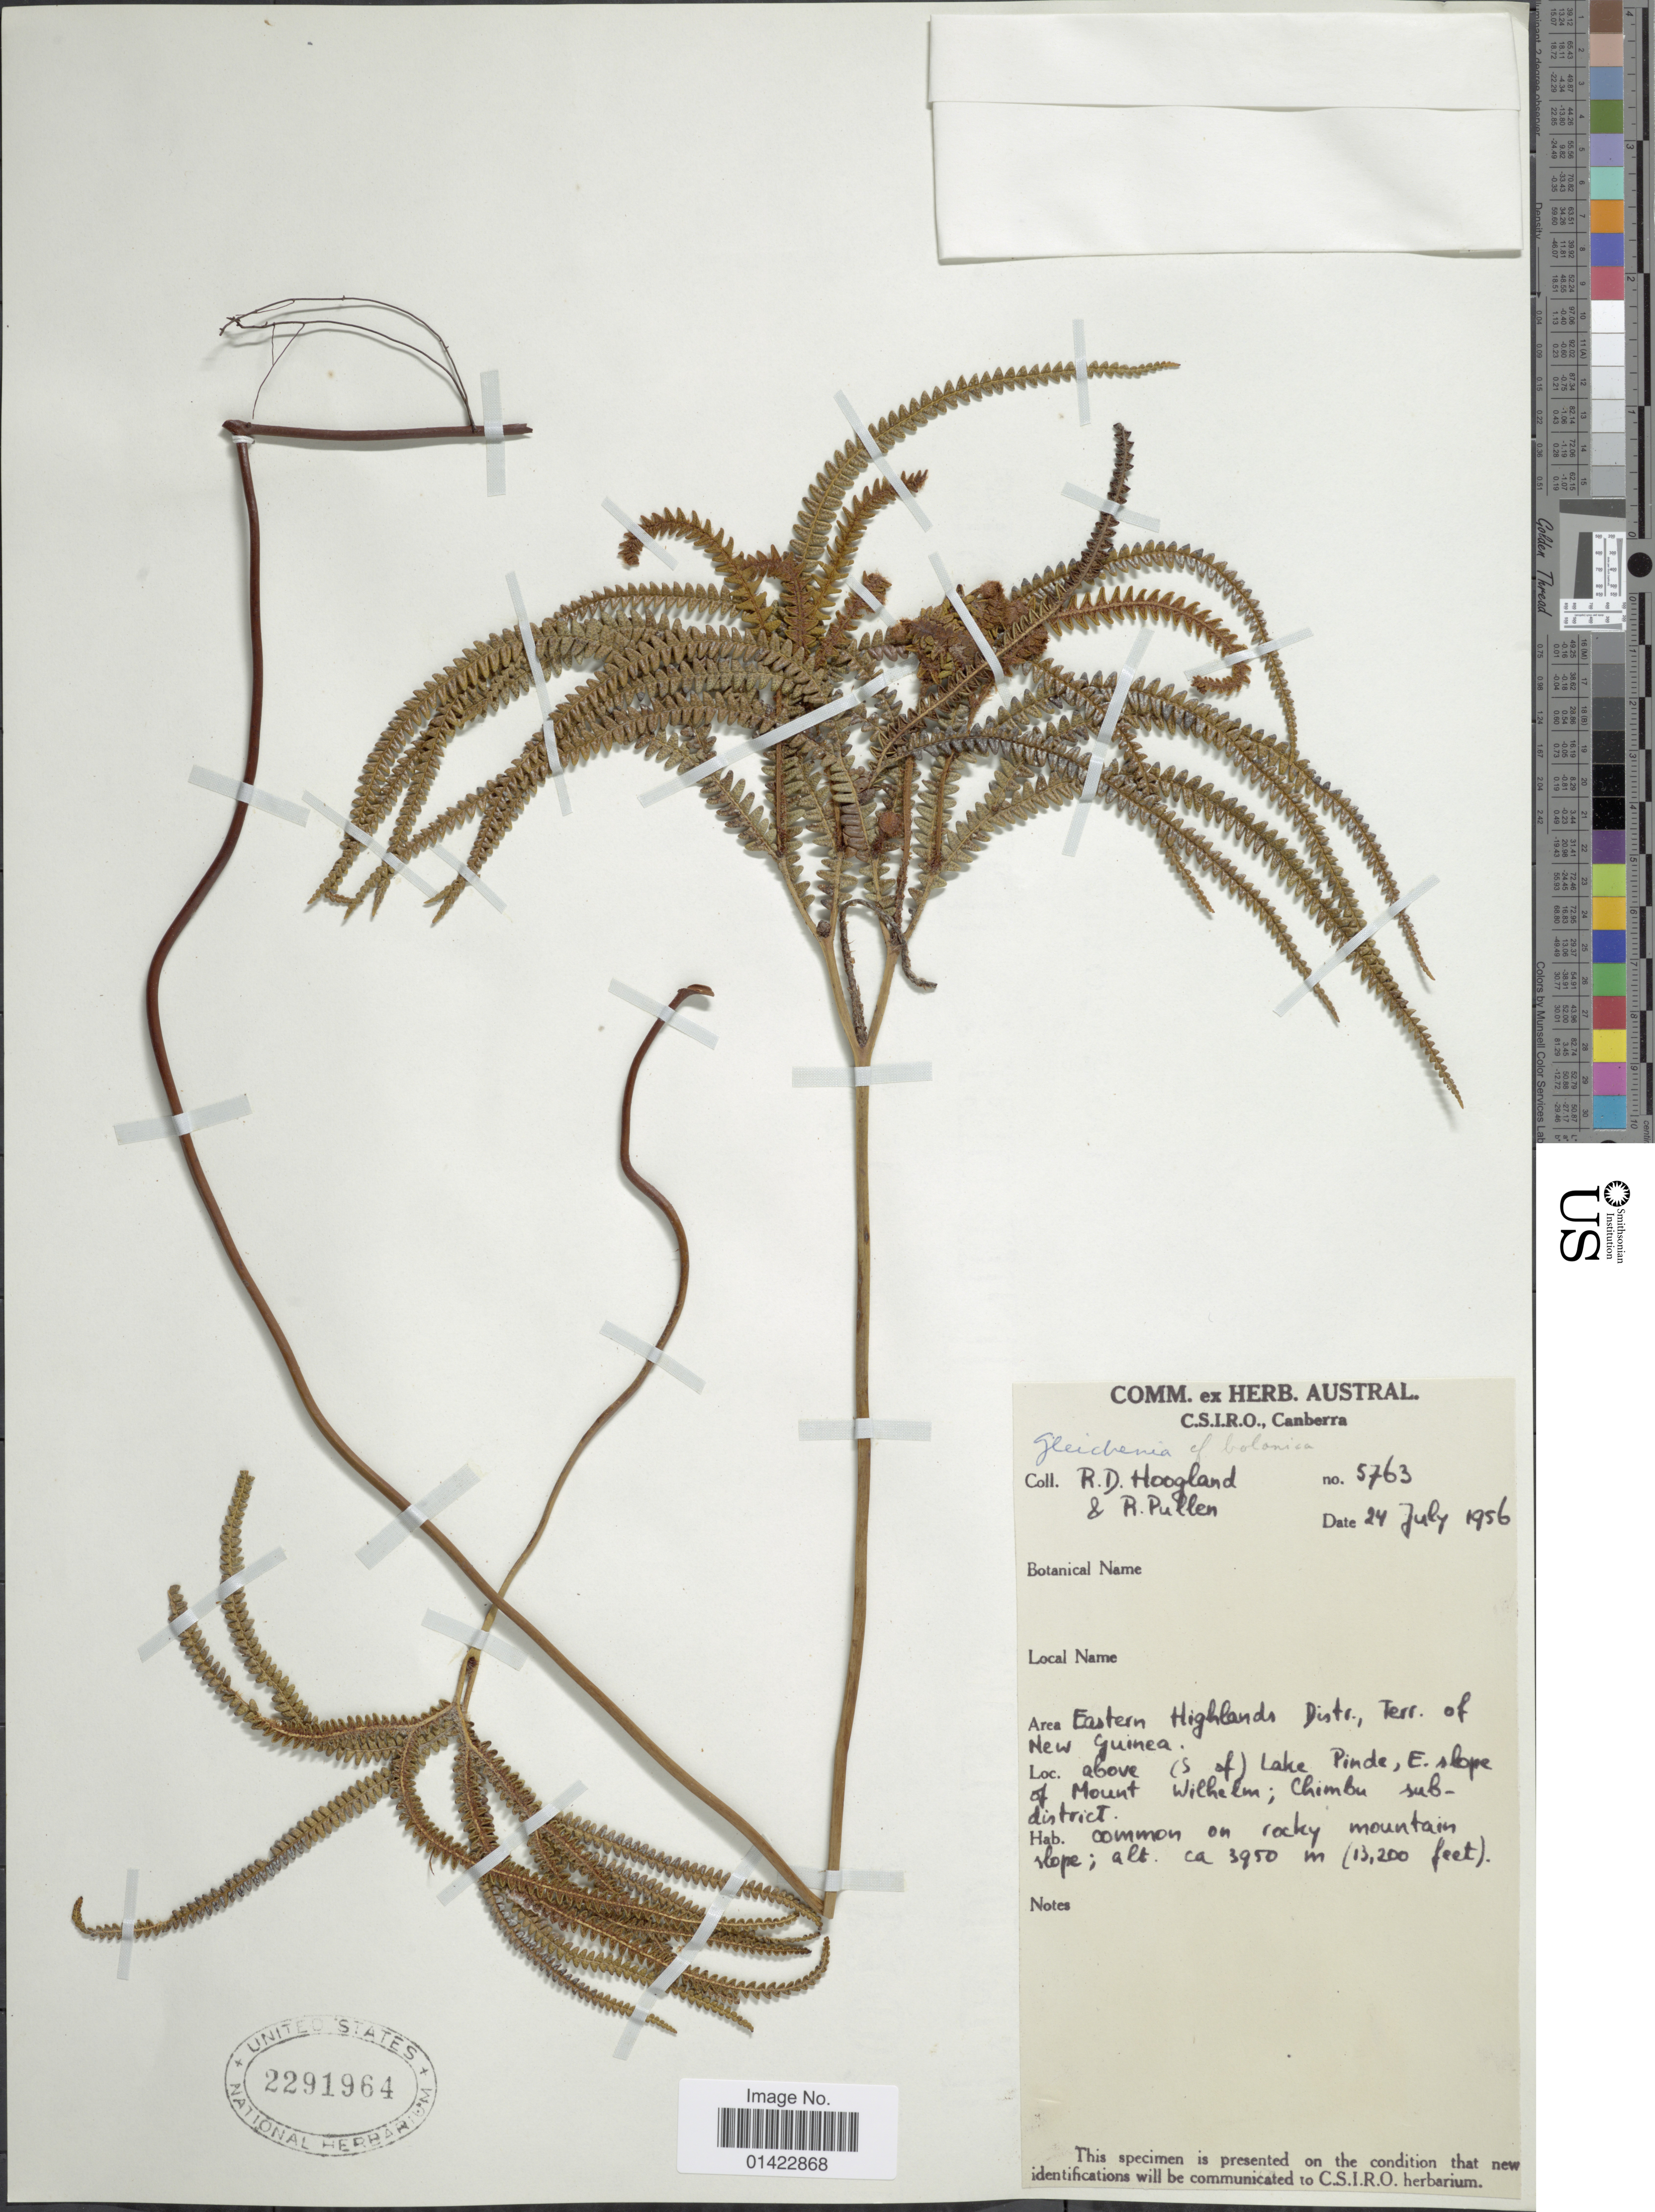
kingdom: Plantae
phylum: Tracheophyta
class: Polypodiopsida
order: Gleicheniales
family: Gleicheniaceae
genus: Sticherus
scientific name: Sticherus bolanicus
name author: (Rosenst.) Copel.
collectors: R. D. Hoogland & R. Pullen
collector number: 5763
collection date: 1956-07-24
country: Papua New Guinea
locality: New Guinea. Eastern Highl. Distr., Above (S of) Lake Pinde, E. slope of Mount Wilhelm; Chimnu subdistrict.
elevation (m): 3950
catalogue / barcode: US 2291964